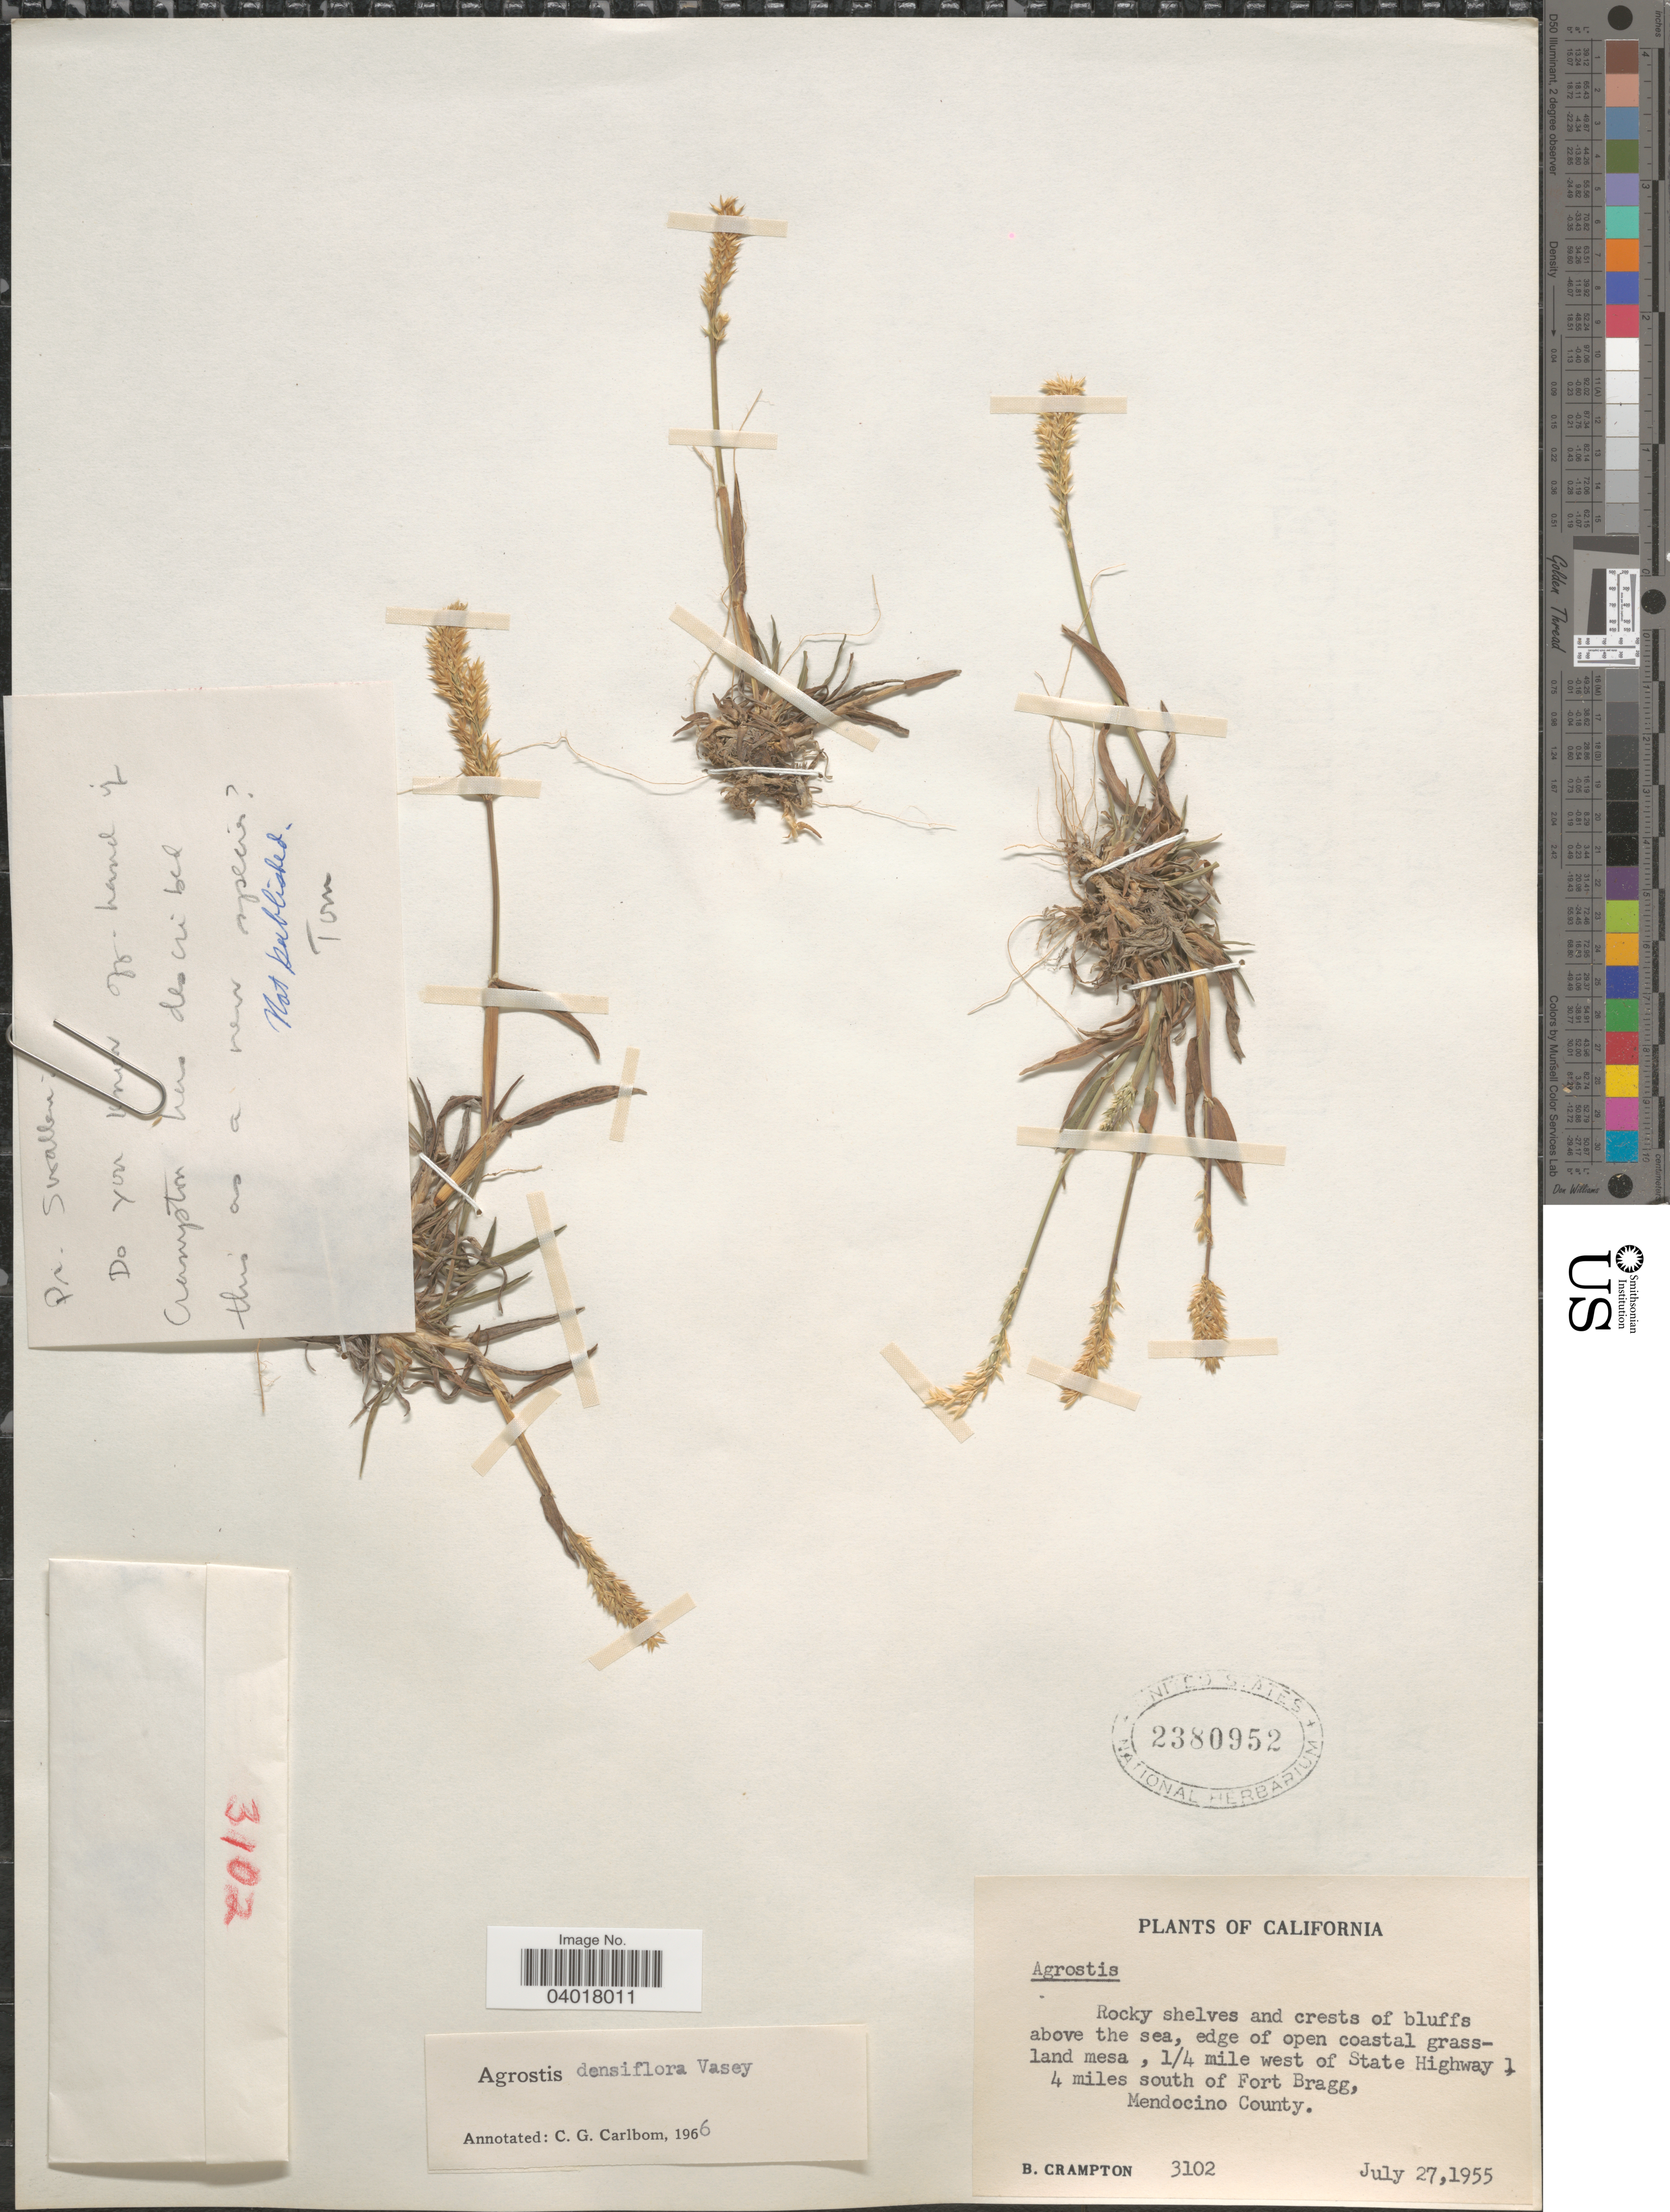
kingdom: Plantae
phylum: Tracheophyta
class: Liliopsida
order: Poales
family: Poaceae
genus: Agrostis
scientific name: Agrostis densiflora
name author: Vasey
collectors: B. Crampton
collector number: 3102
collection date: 1955-07-27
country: United States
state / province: California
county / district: Mendocino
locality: ¼ mile west of State Highway 1, 4 miles south of Fort Bragg, Mendocino County.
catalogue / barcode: US 2380952